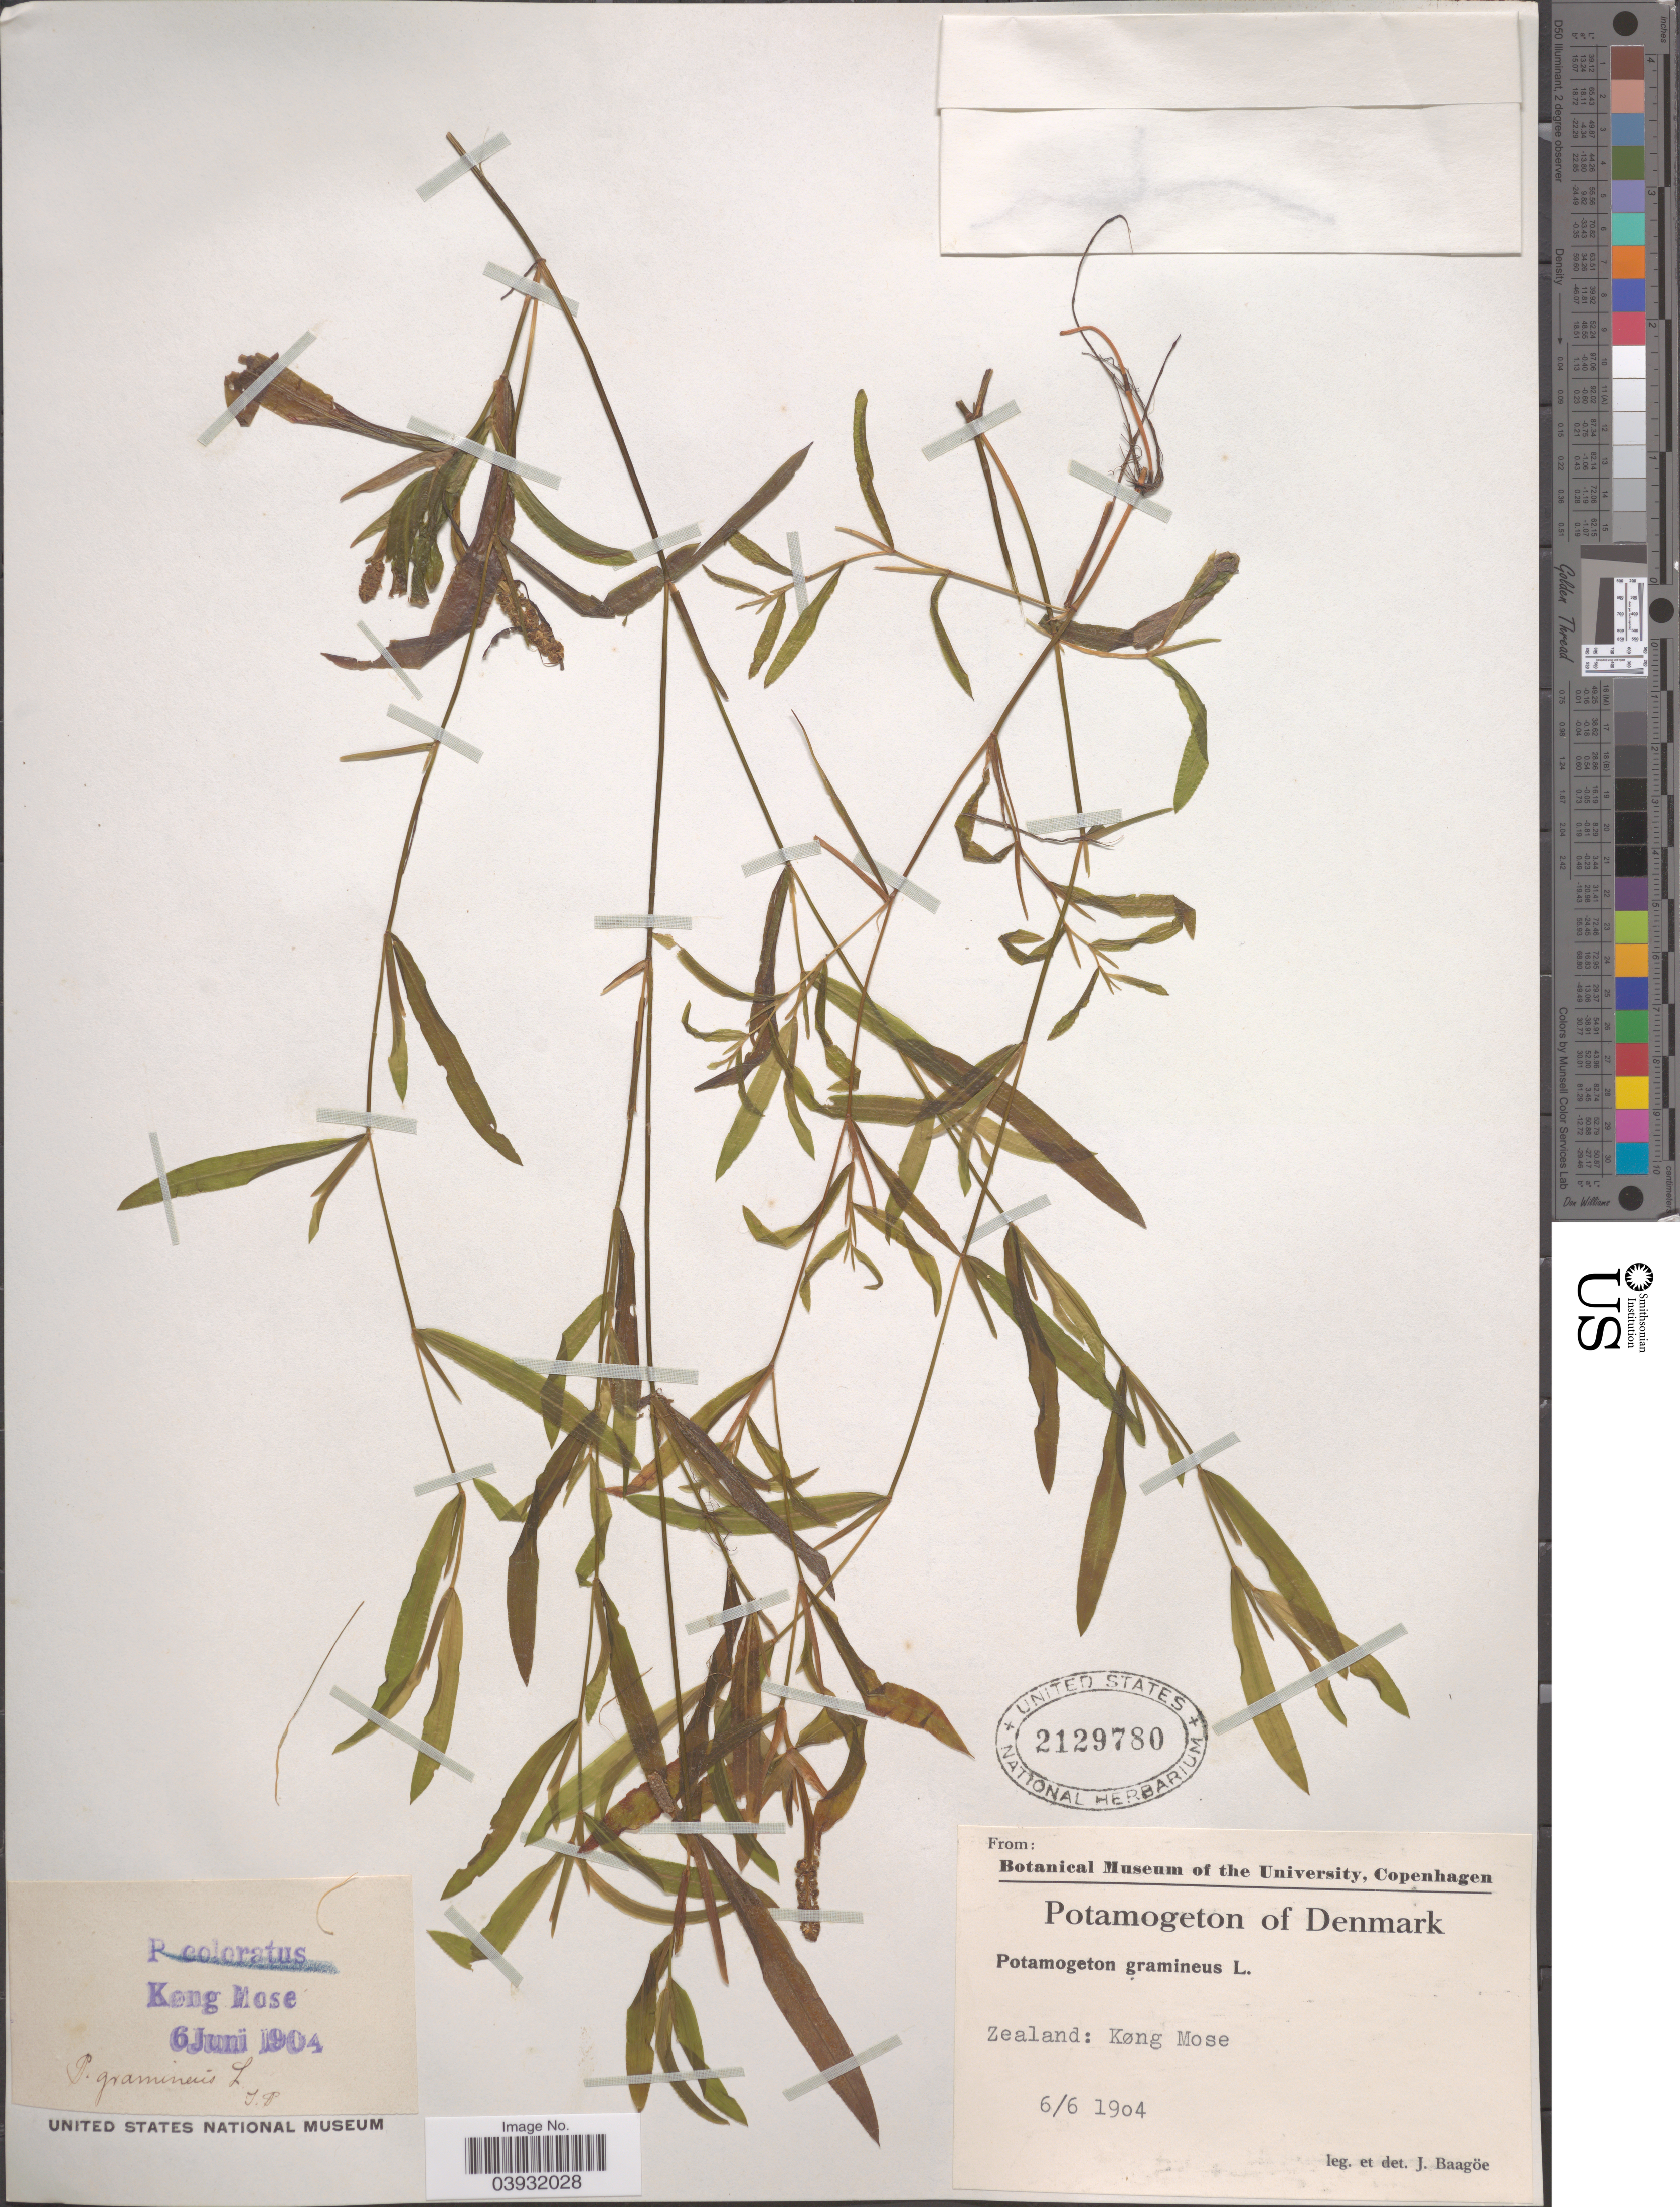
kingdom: Plantae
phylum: Tracheophyta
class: Liliopsida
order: Alismatales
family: Potamogetonaceae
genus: Potamogeton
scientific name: Potamogeton gramineus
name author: L.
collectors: J. Baagoe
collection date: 1904-06-06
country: Denmark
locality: Zealand: Køng Mose.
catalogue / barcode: US 2129780